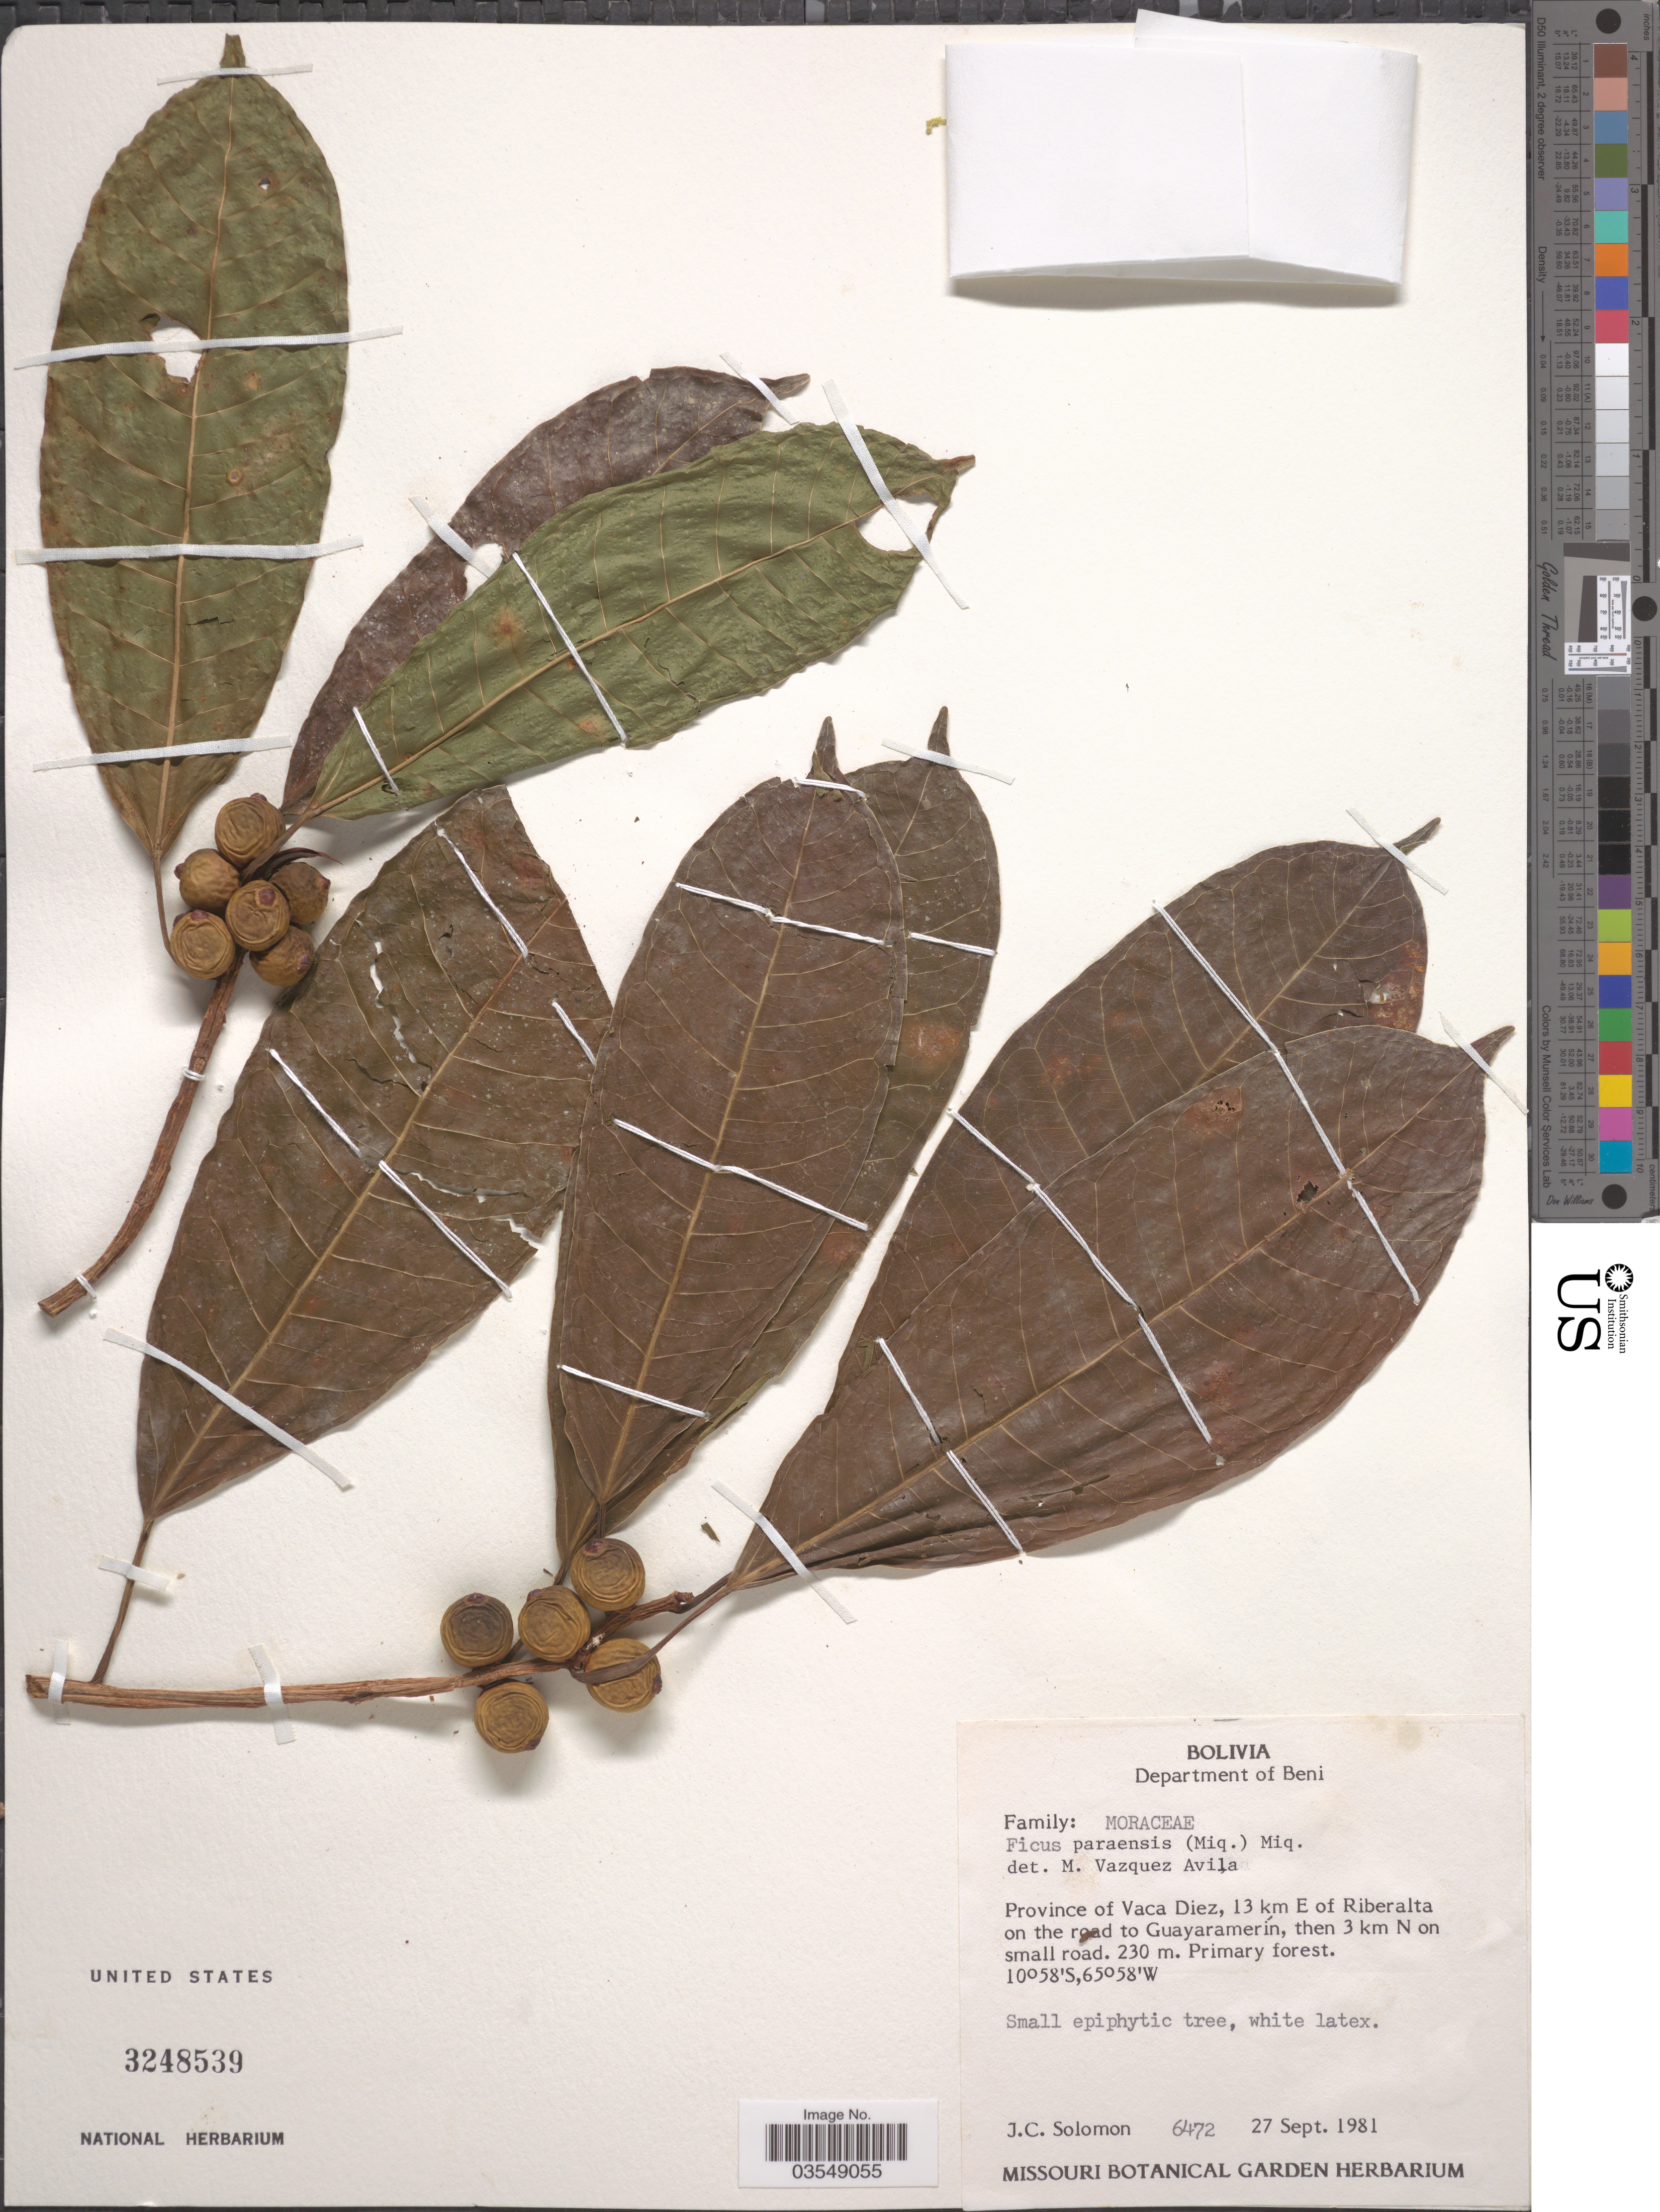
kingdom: Plantae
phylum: Tracheophyta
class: Magnoliopsida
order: Rosales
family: Moraceae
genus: Ficus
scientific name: Ficus paraensis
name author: (Miq.) Miq.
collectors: J. C. Solomon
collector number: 6472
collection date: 1981-09-27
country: Bolivia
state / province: Beni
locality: Department of Beni. Province of Vaca Diez, 13 km E of Riberalta on the road to Guayaramerín, then 3 km N on small road.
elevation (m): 230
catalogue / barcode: US 3248539